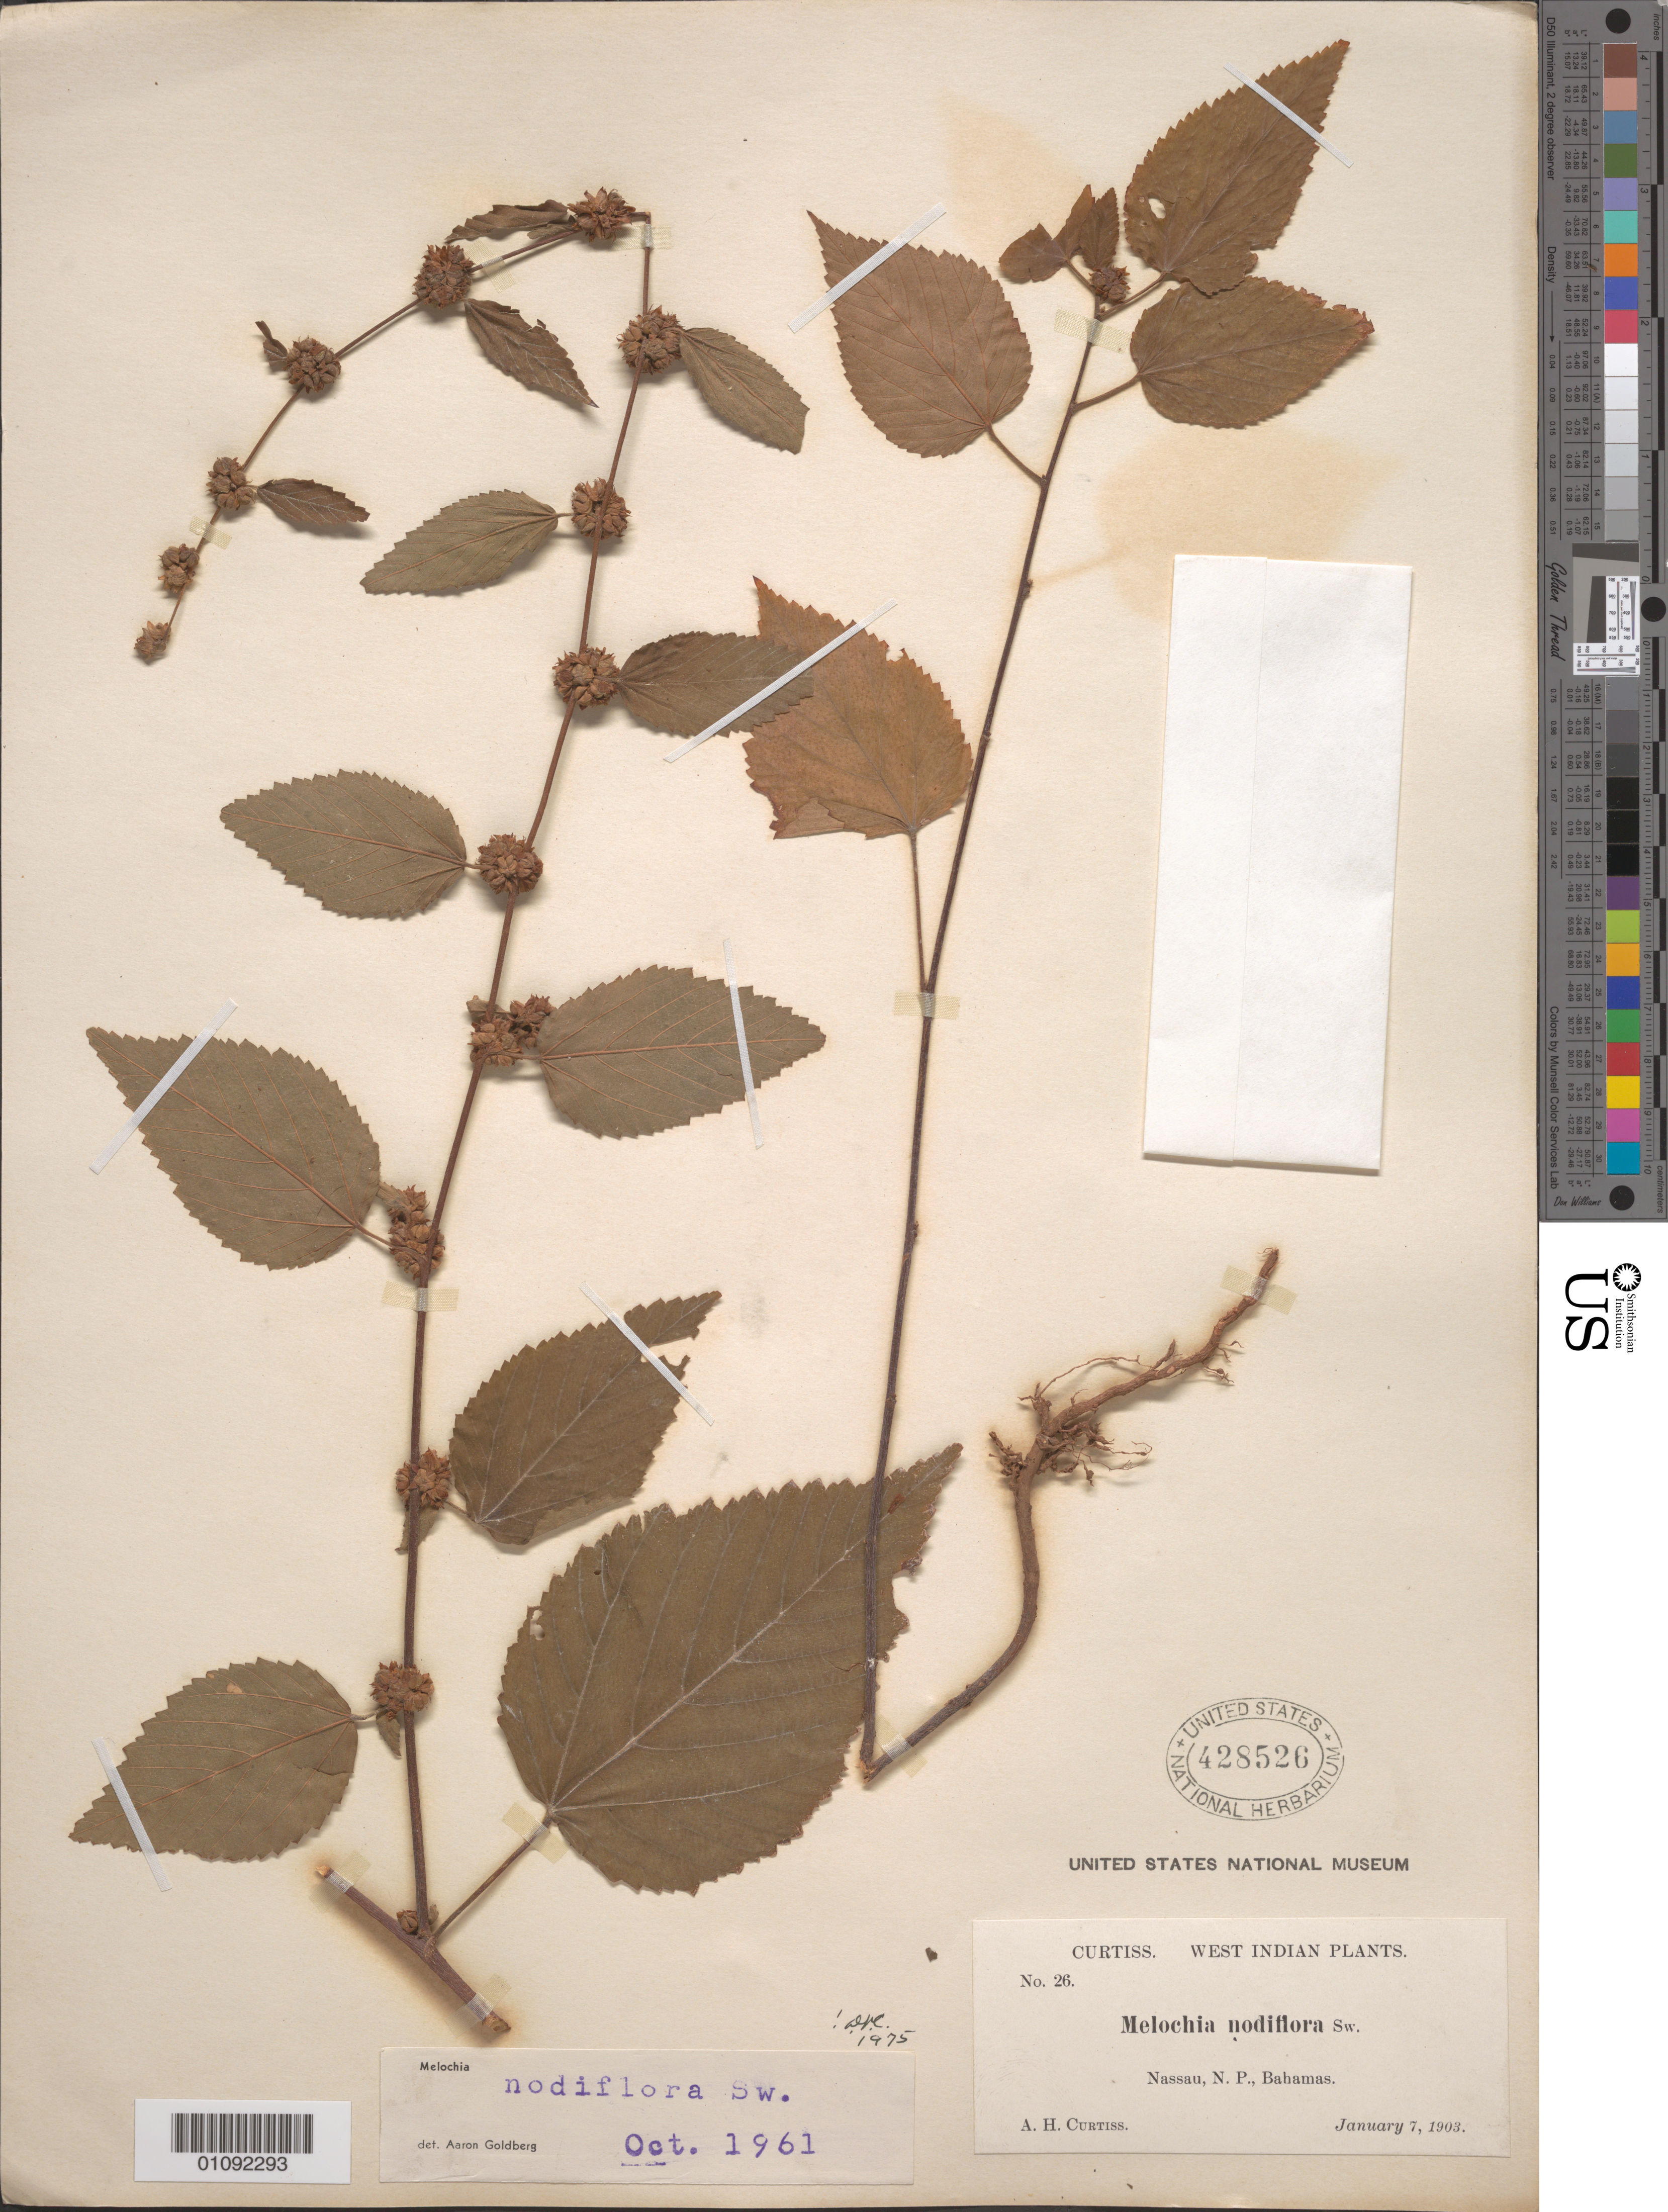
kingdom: Plantae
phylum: Tracheophyta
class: Magnoliopsida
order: Malvales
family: Malvaceae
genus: Melochia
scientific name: Melochia nodiflora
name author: Sw.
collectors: A. H. Curtiss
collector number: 26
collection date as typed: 07 Jan 1903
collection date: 1903-01-07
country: Bahamas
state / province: New Providence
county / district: Nassau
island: New Providence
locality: Nassau, N.P., Bahamas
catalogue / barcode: US 428526